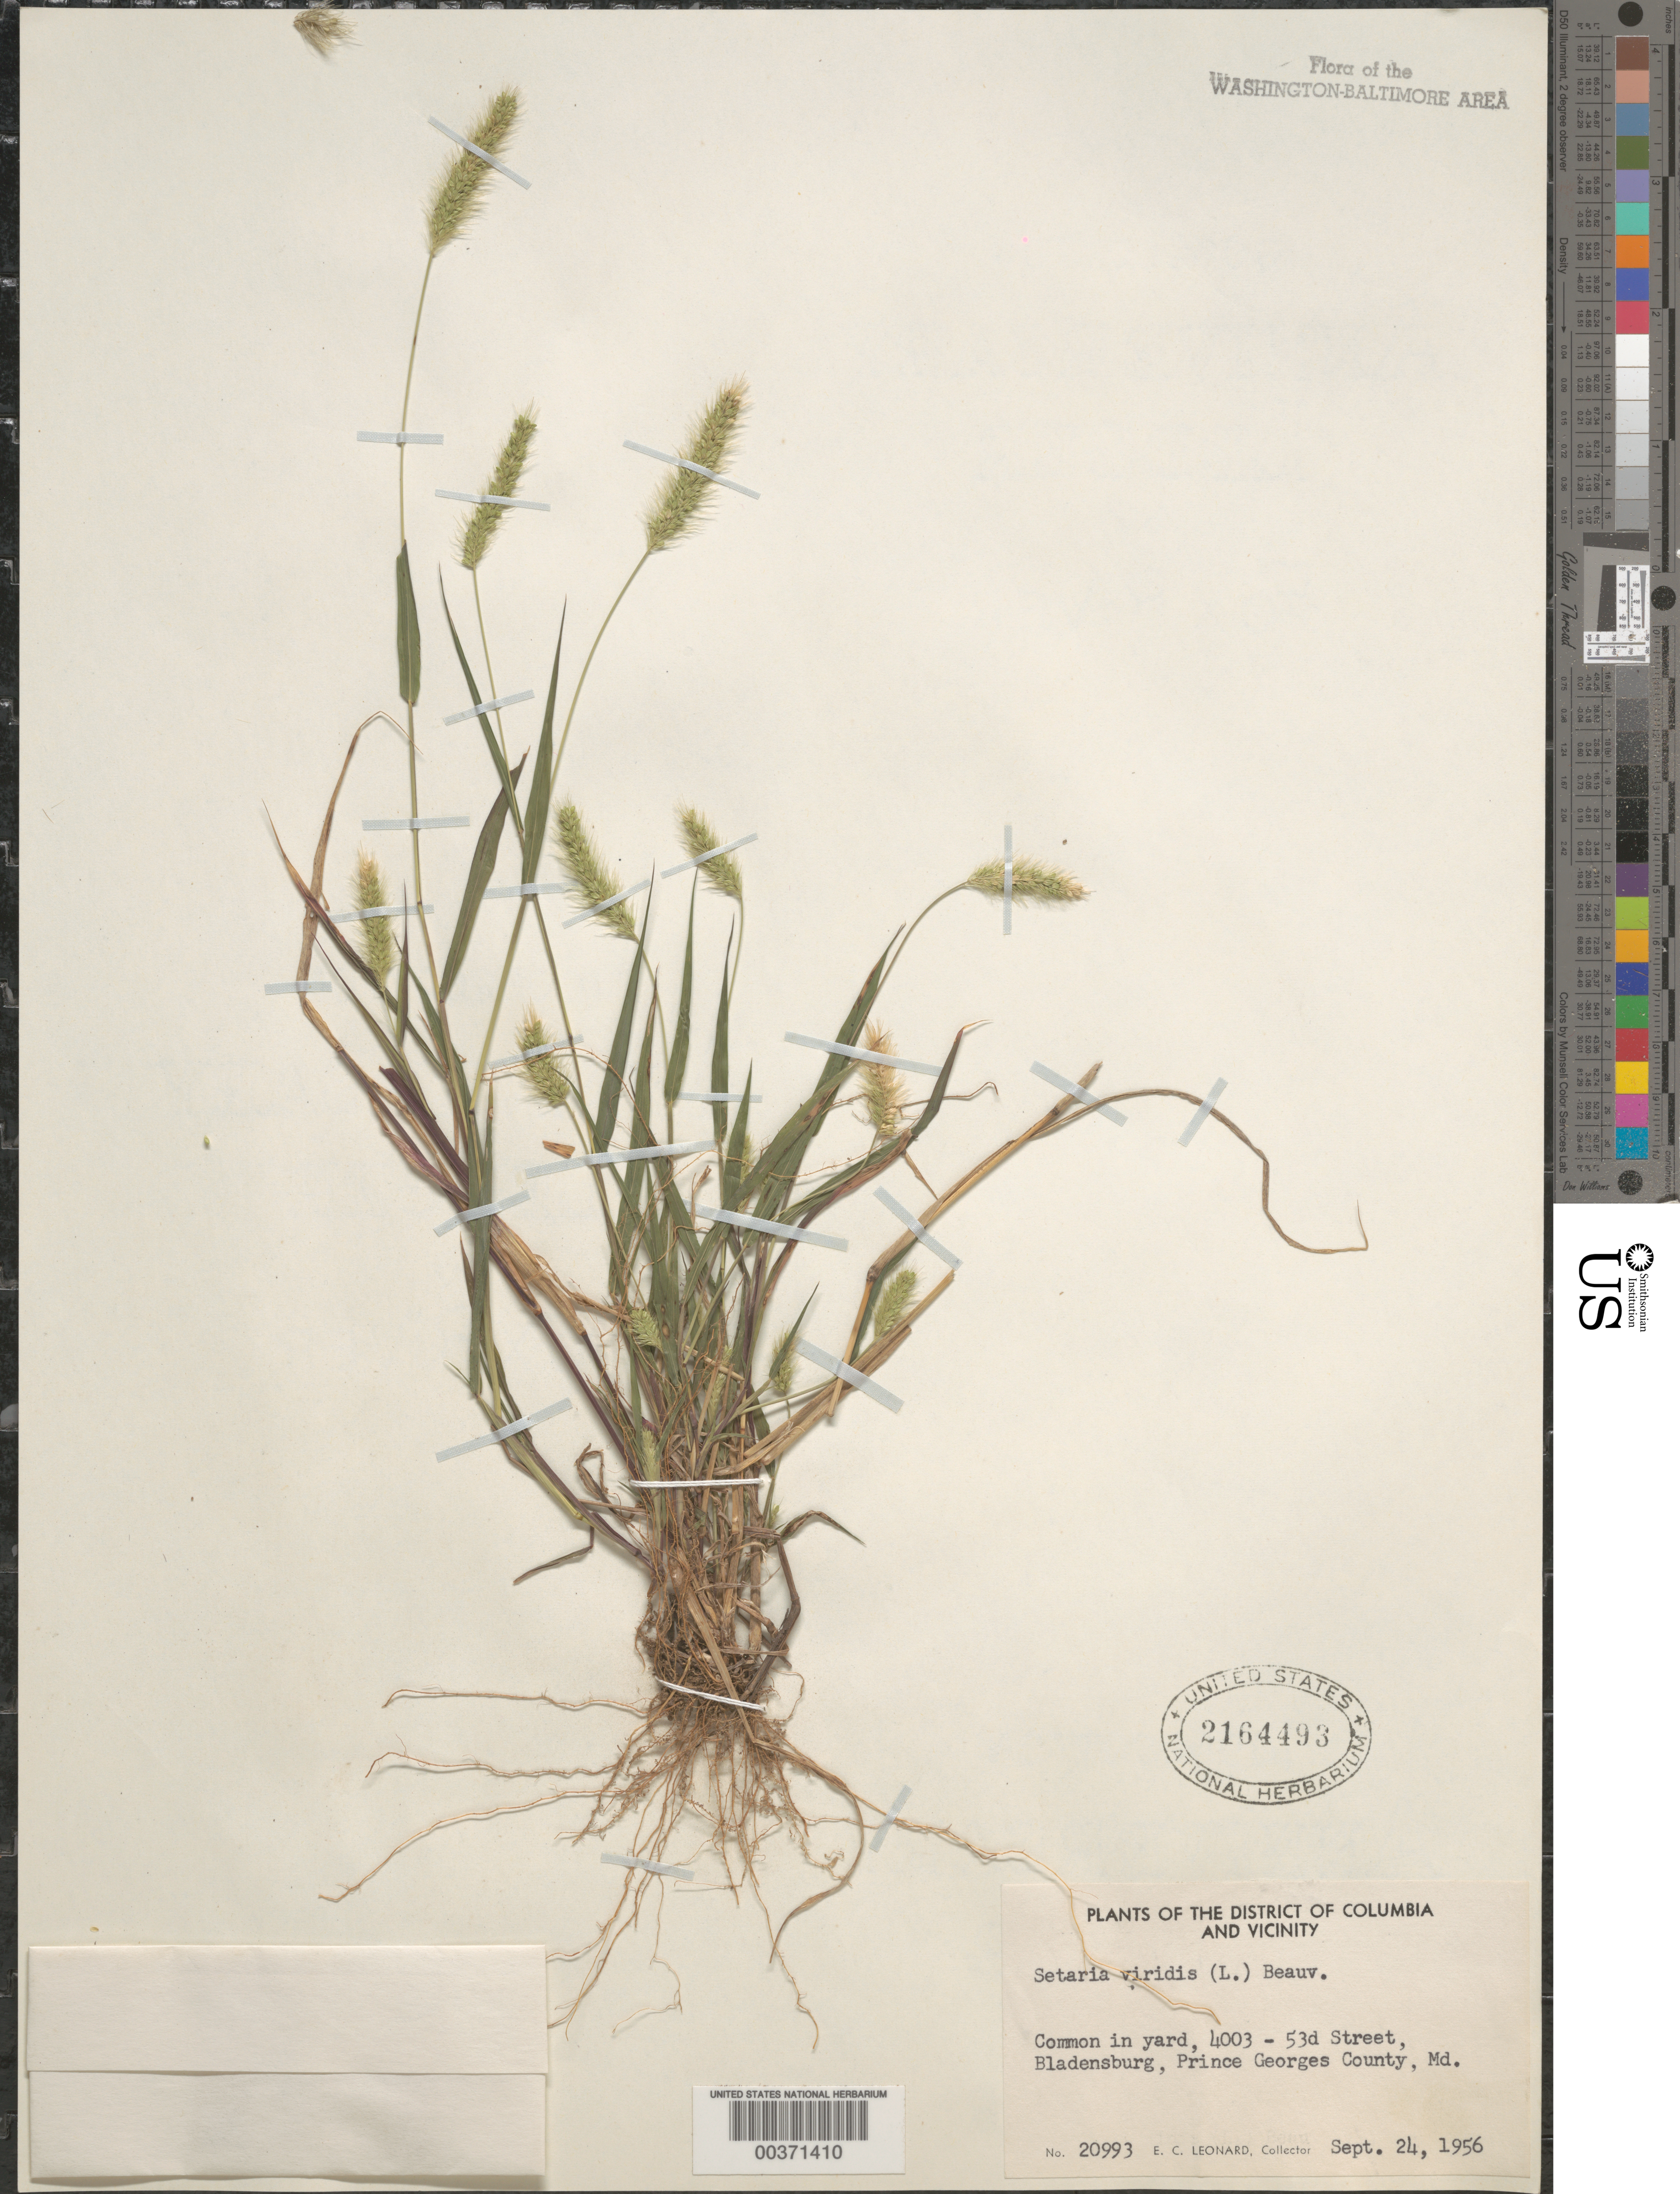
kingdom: Plantae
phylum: Tracheophyta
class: Liliopsida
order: Poales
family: Poaceae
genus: Setaria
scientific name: Setaria viridis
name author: (L.) P. Beauv.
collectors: E. C. Leonard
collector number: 20993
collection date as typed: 24 Sep 1956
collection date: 1956-09-24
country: United States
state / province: Maryland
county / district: Prince George's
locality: Bladensburg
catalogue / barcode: US 2164493